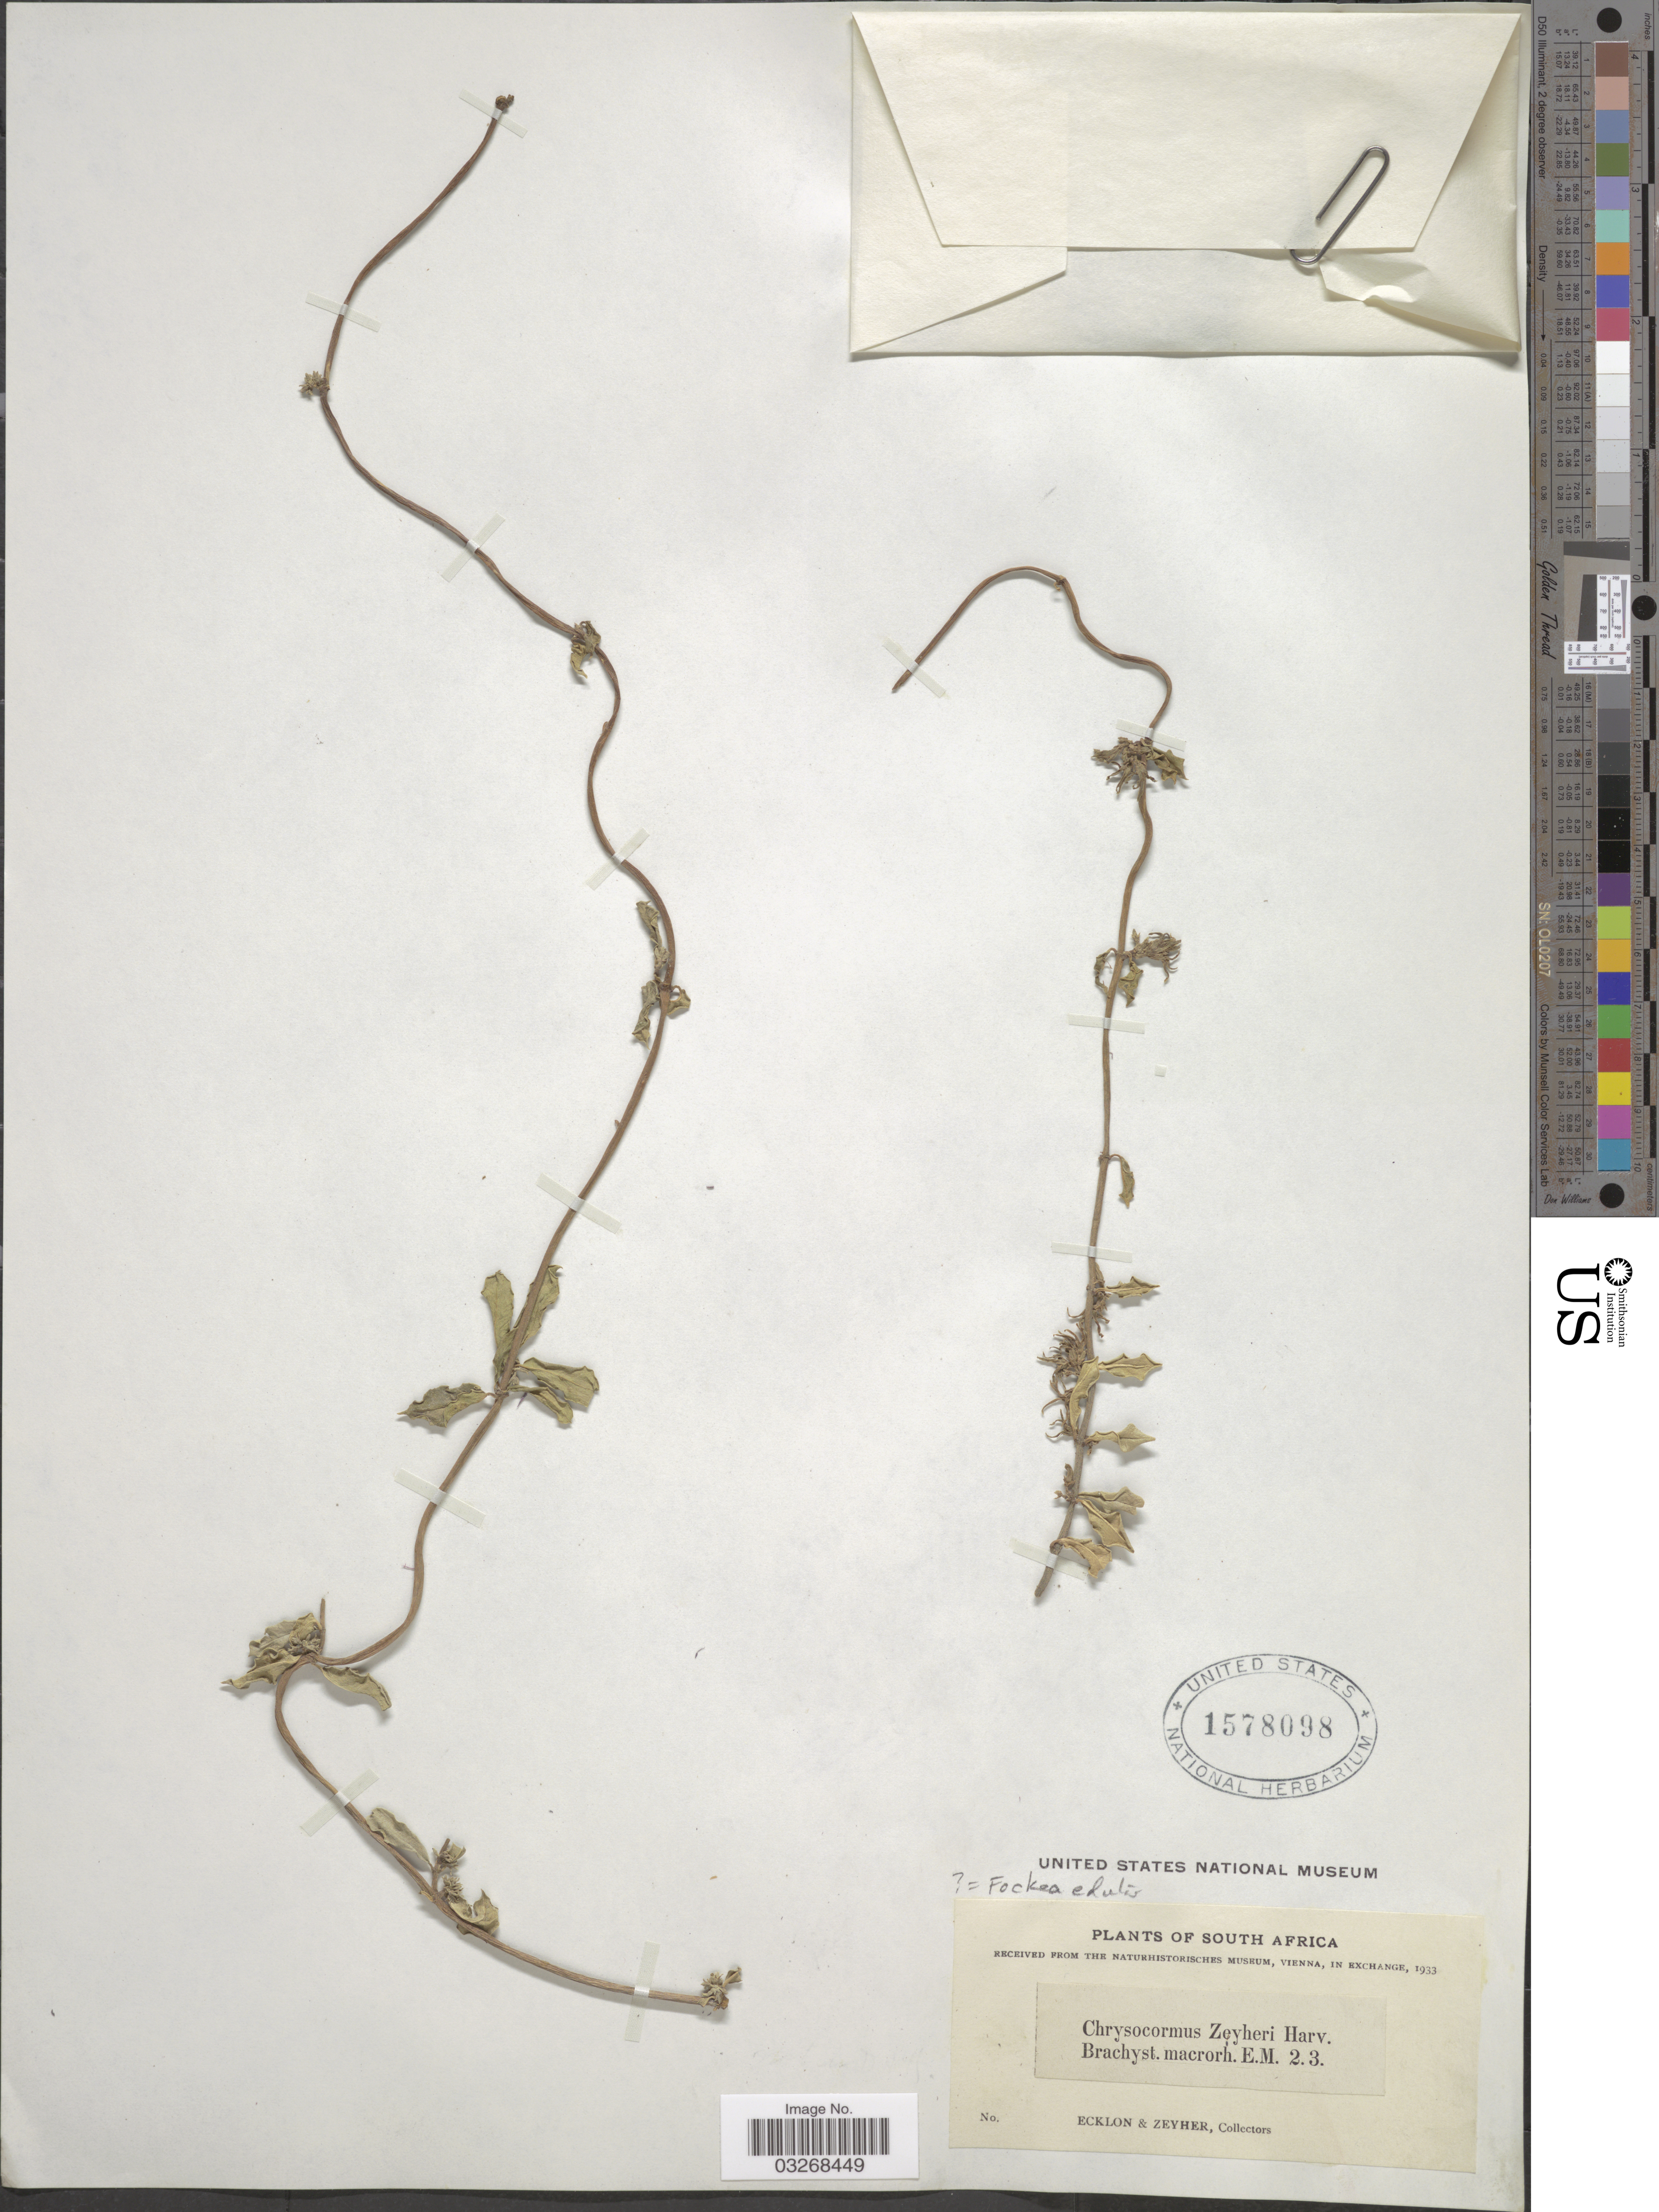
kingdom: Plantae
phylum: Tracheophyta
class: Magnoliopsida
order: Gentianales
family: Apocynaceae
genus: Fockea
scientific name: Fockea edulis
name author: K. Schum.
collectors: -. Ecklon & -. Zeyher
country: South Africa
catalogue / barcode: US 1578098